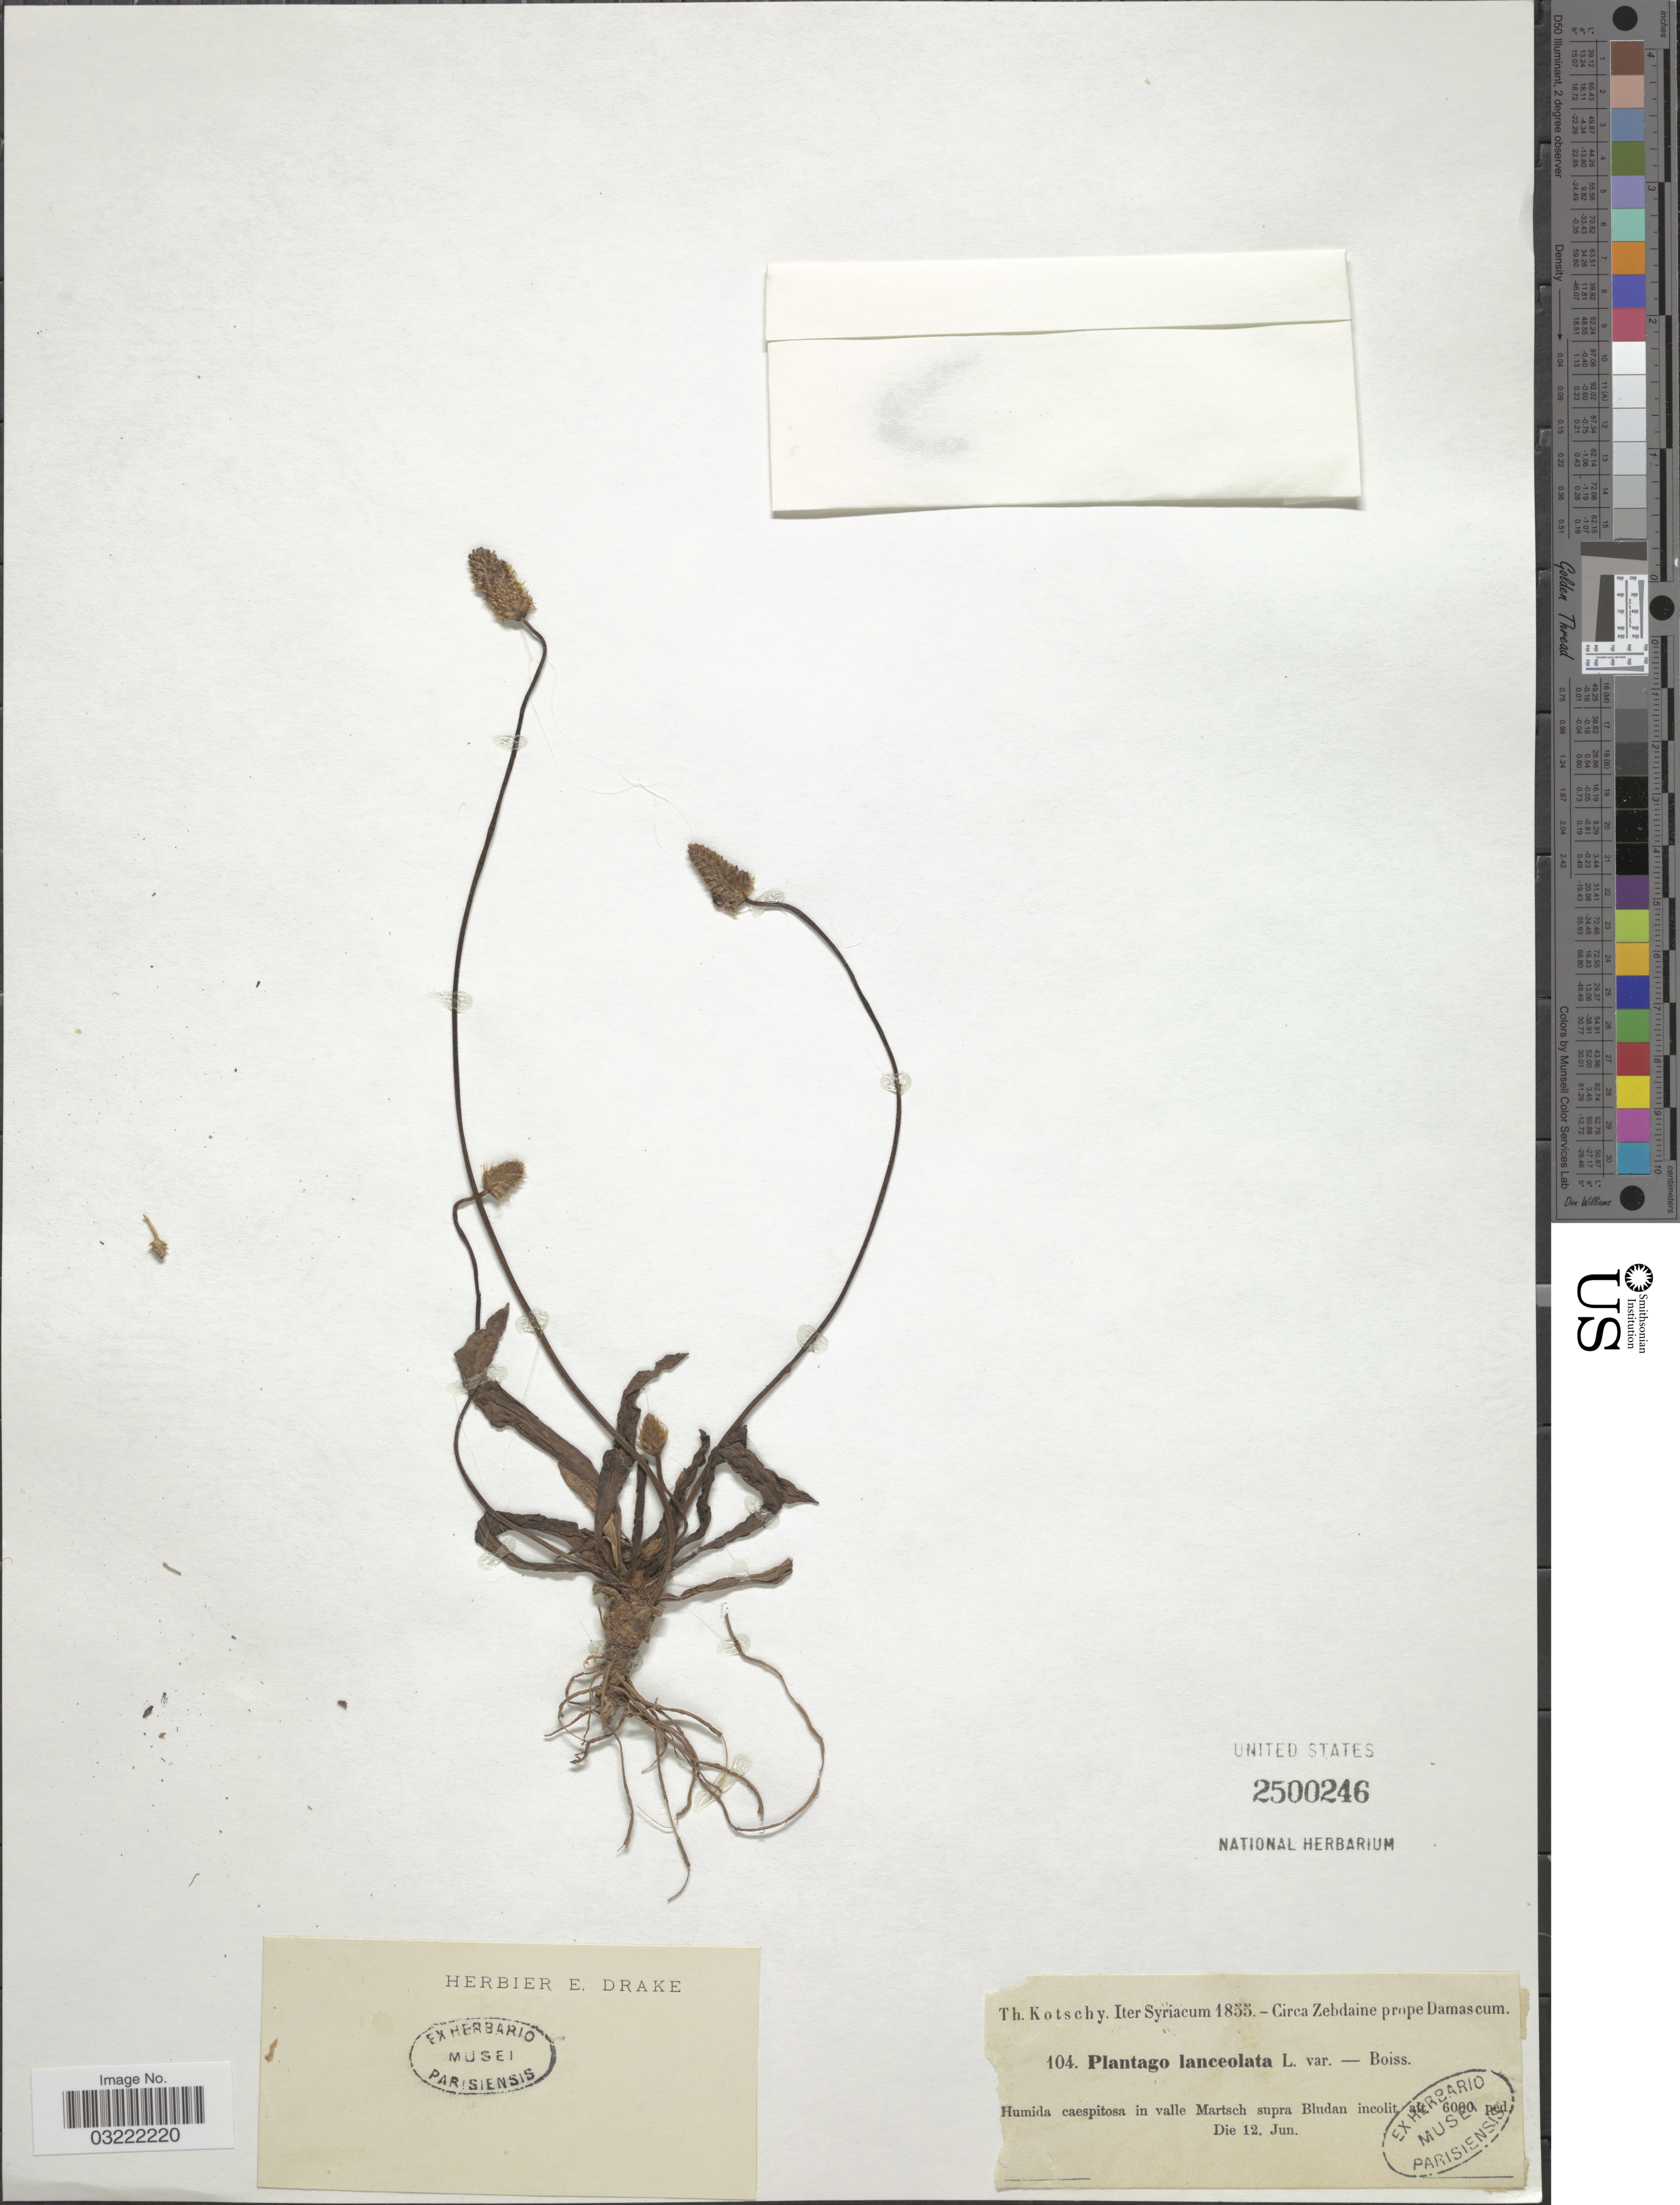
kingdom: Plantae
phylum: Tracheophyta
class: Magnoliopsida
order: Lamiales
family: Plantaginaceae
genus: Plantago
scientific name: Plantago lanceolata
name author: L.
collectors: K. G. Kotschy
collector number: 104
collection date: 1855-06-12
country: Syria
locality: Iter Syriacum. Circa Zebdaine prope Damascum. Humida caespitosa in valle Martsch supra Bludan.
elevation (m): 1829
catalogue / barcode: US 2500246